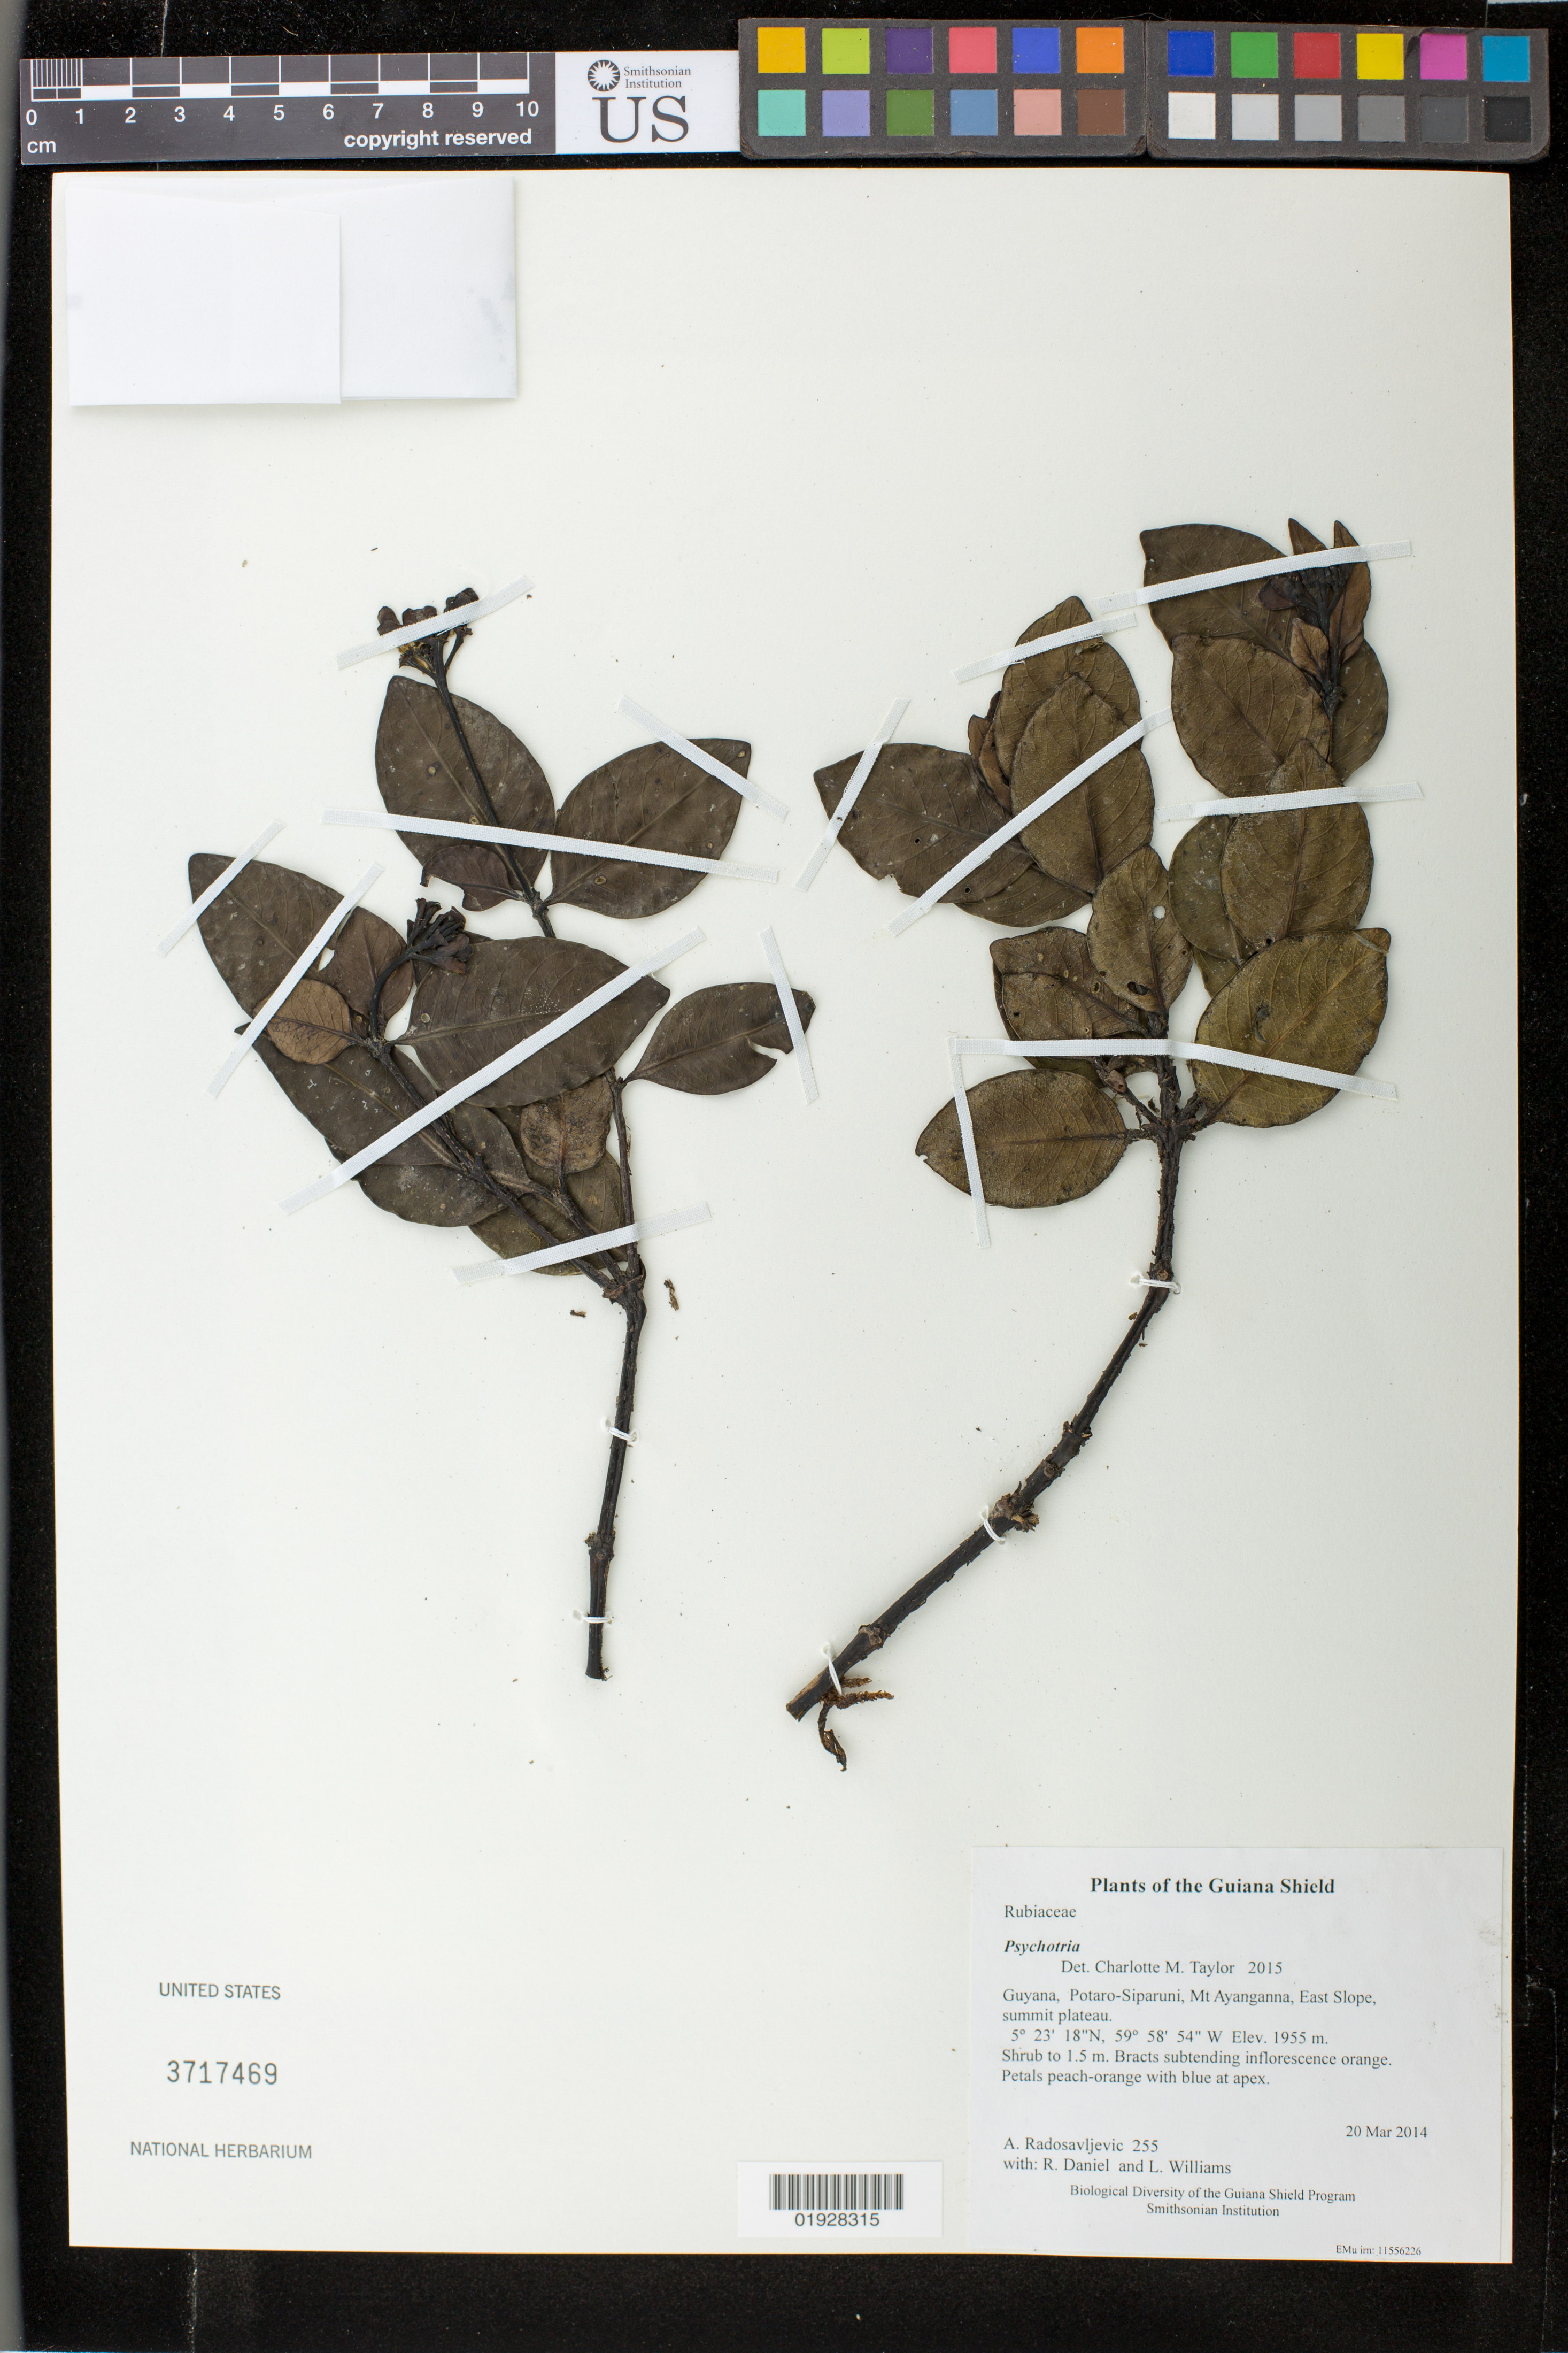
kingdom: Plantae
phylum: Tracheophyta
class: Magnoliopsida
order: Gentianales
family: Rubiaceae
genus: Psychotria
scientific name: Psychotria sp.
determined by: Taylor, Charlotte M.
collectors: A. Radosavljevic, R. Daniel & L. Williams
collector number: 255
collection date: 2014-03-20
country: Guyana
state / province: Potaro-Siparuni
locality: Mt Ayanganna, East Slope, summit plateau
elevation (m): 1955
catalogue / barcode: US 3717469